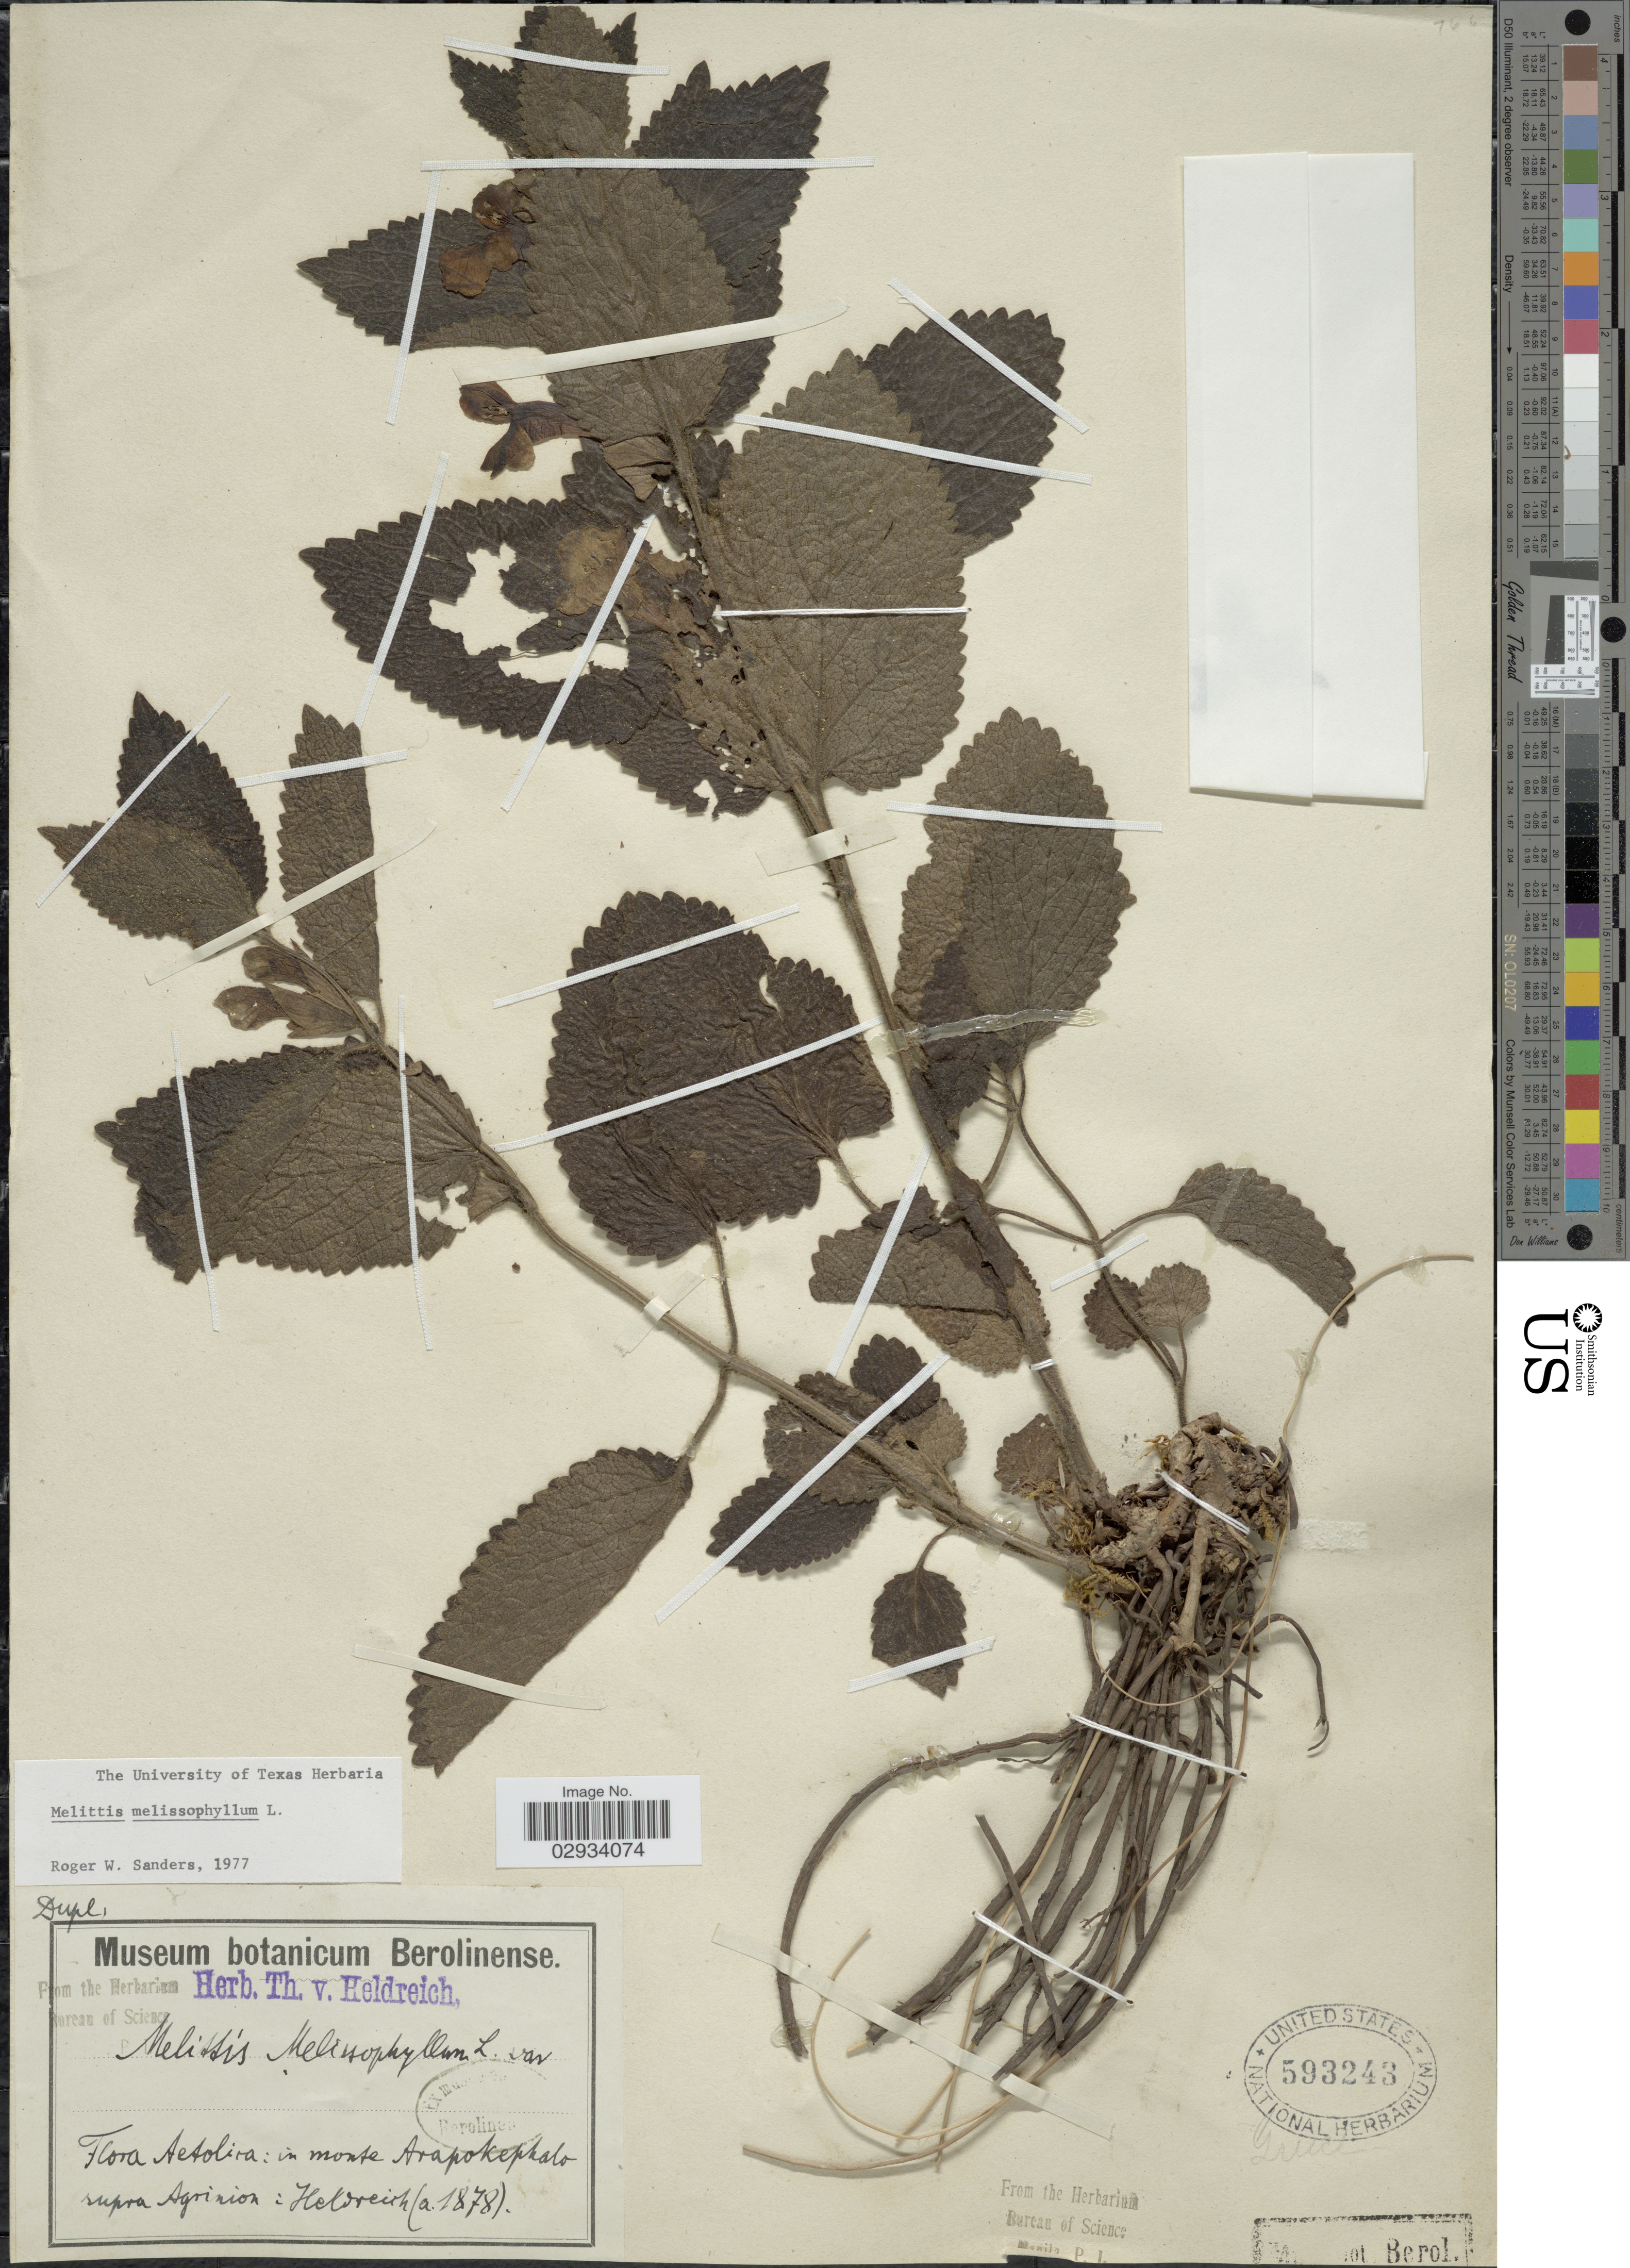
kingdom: Plantae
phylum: Tracheophyta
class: Magnoliopsida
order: Lamiales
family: Lamiaceae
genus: Melittis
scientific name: Melittis melissophyllum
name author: L.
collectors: T. H. von Heldreich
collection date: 1878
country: Greece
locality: Aetolira: in monte Arapokephalo rupra Agrinion.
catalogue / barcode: US 593243